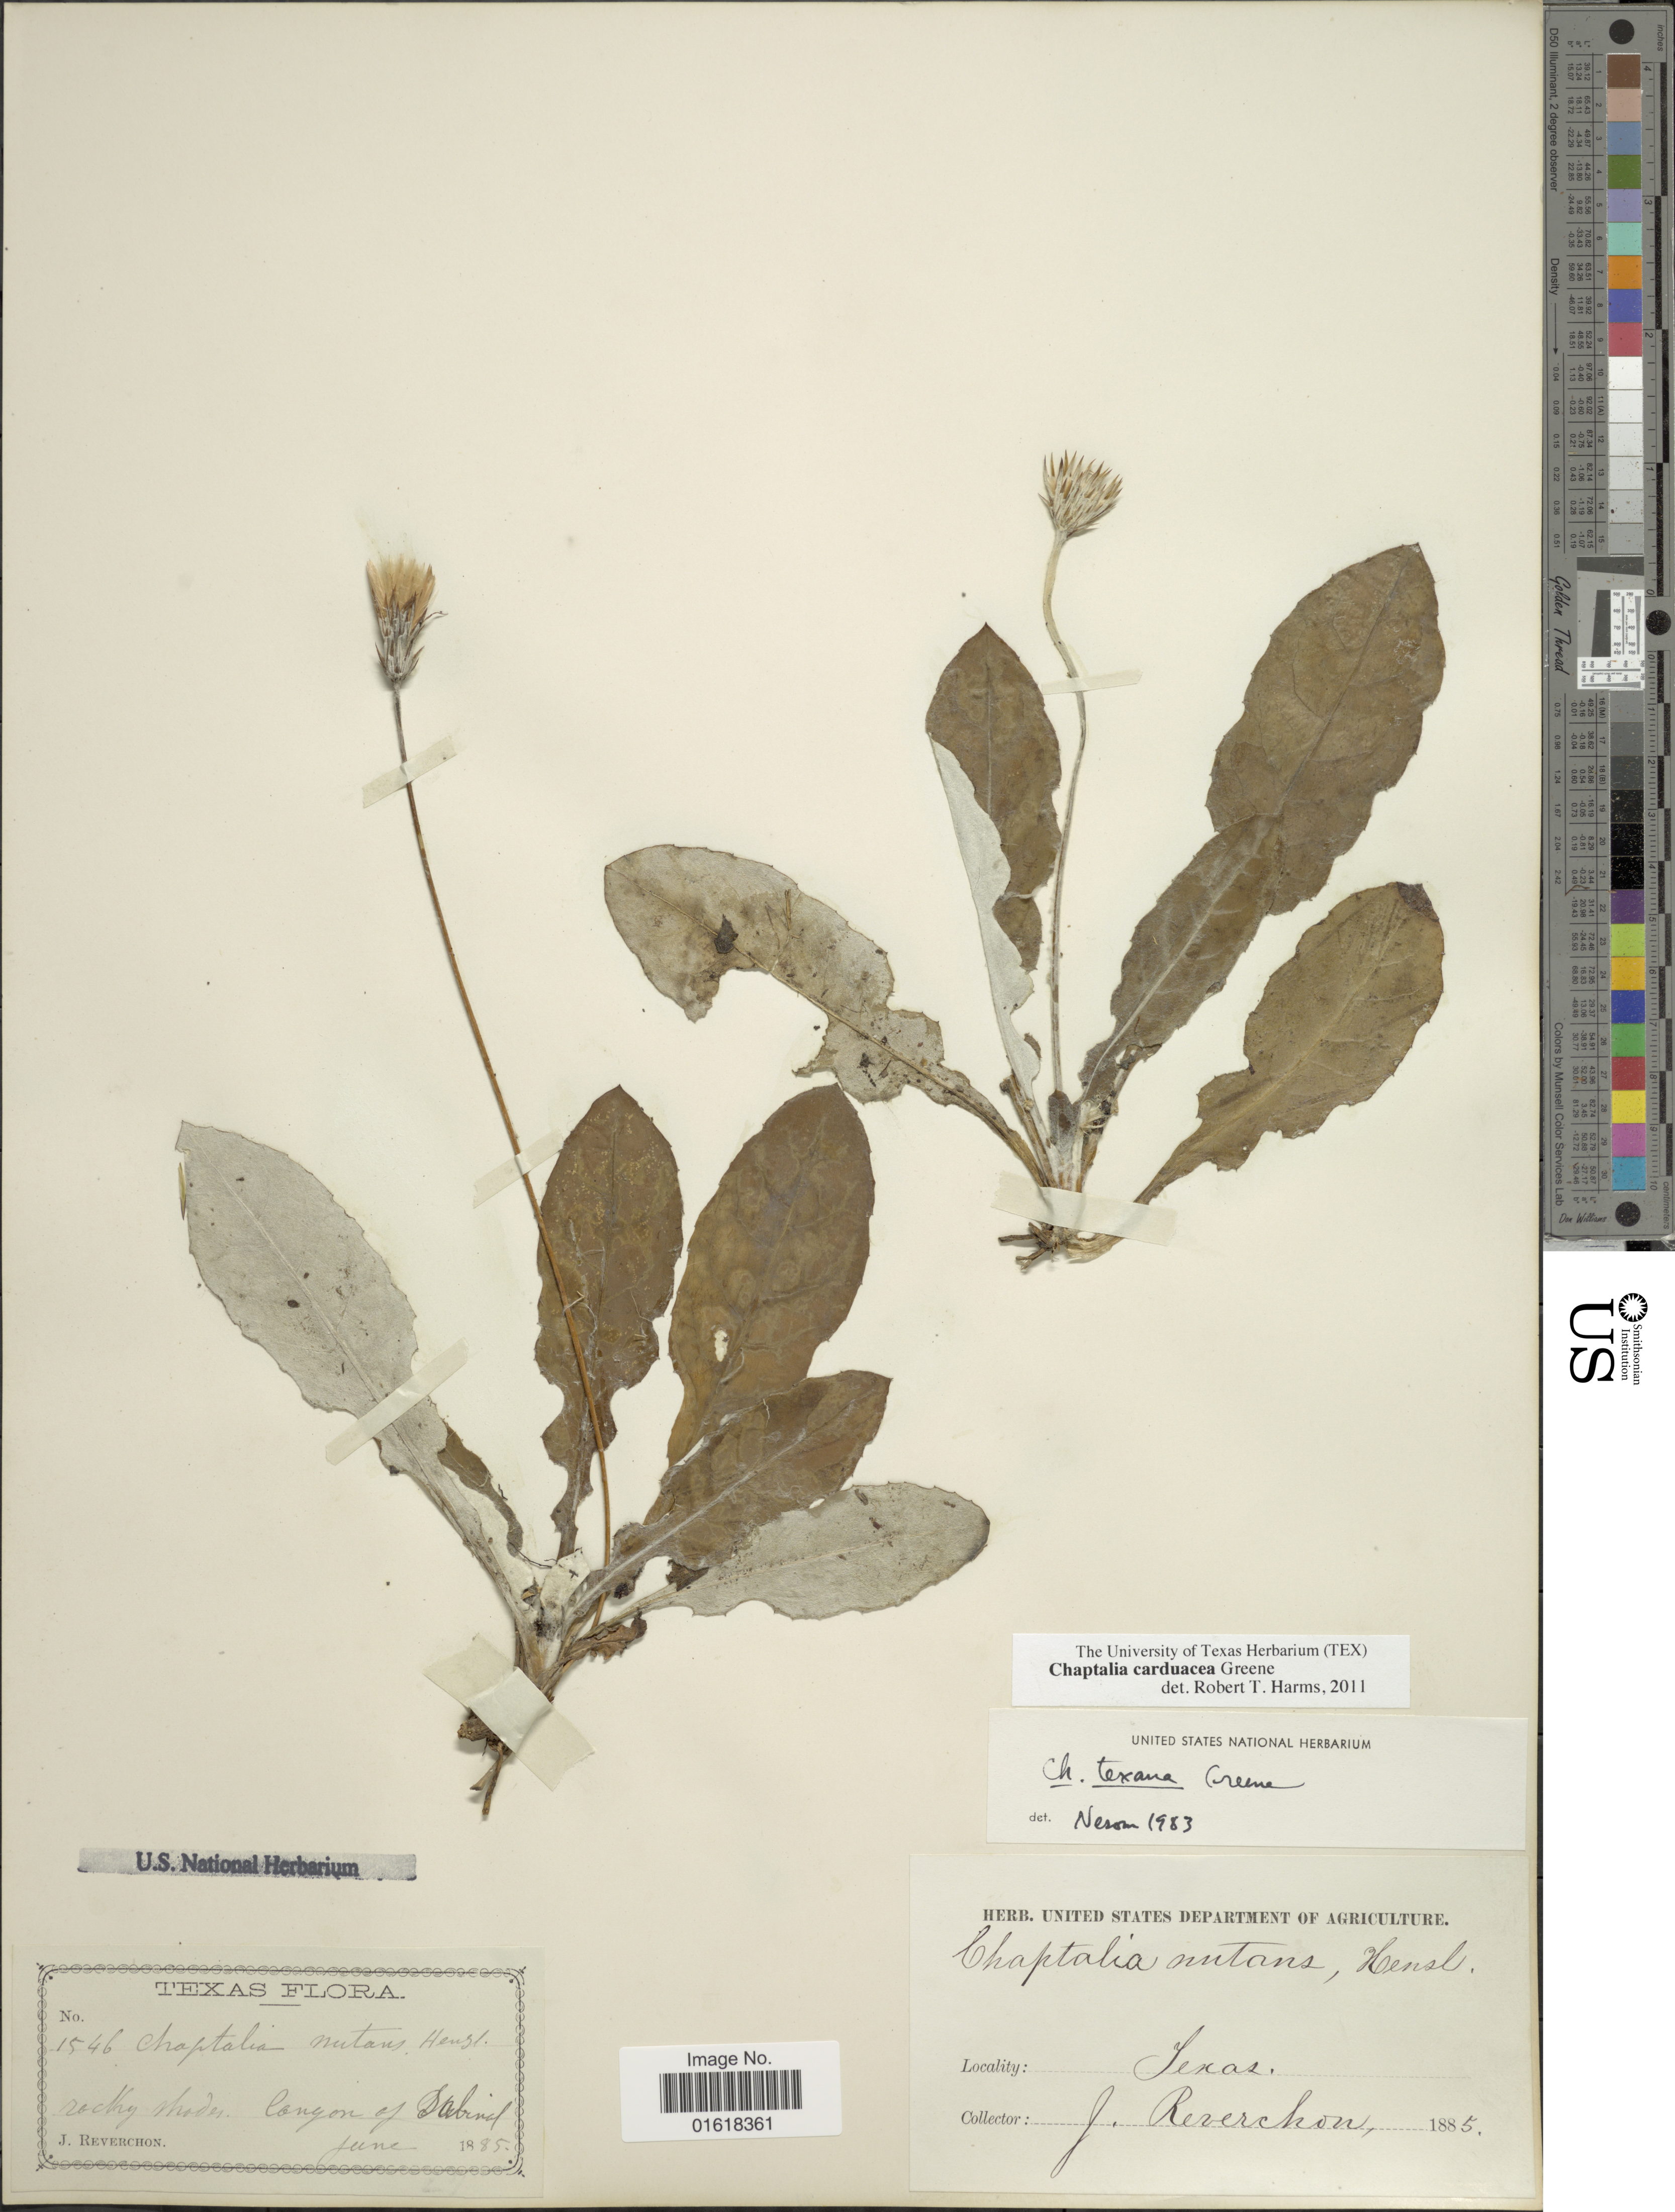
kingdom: Plantae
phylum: Tracheophyta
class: Magnoliopsida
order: Asterales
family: Asteraceae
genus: Chaptalia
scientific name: Chaptalia carduacea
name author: Greene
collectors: J. Reverchon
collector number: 1546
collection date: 1885-06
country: United States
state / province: Texas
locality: Rocky shades. Canyon of Sabinal